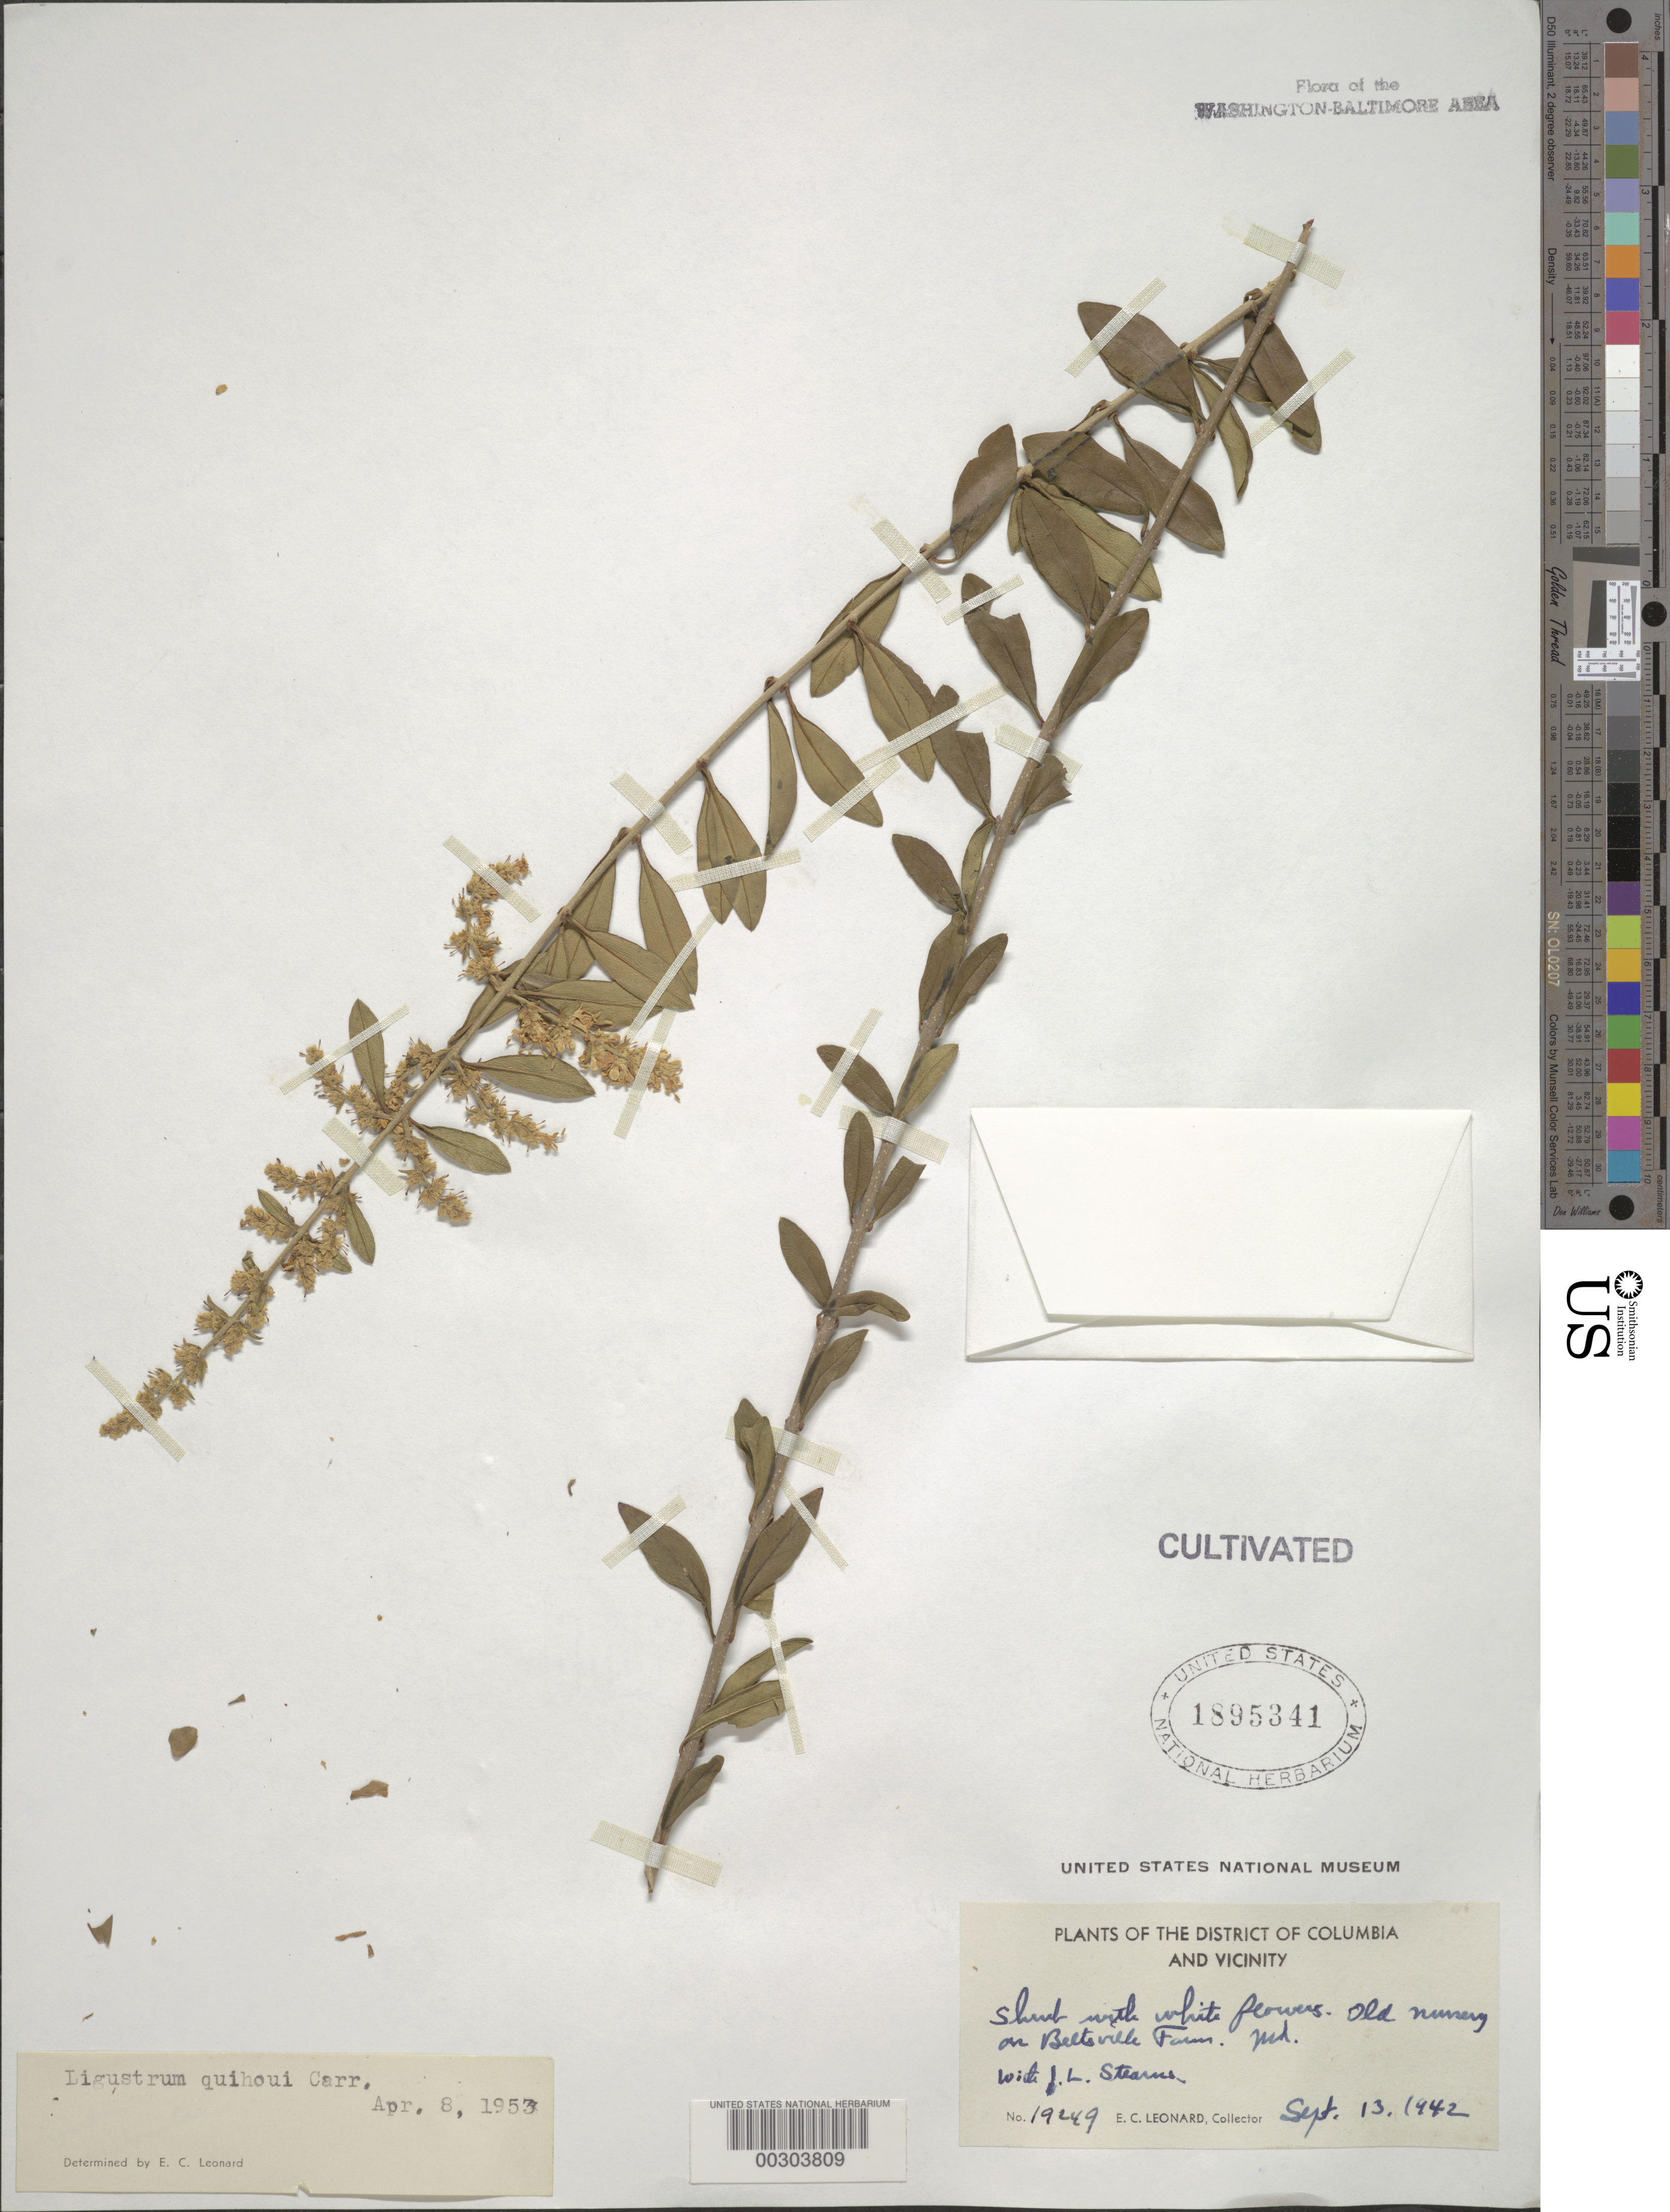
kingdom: Plantae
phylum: Tracheophyta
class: Magnoliopsida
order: Lamiales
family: Oleaceae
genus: Ligustrum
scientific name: Ligustrum quihoui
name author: Carrière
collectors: E. C. Leonard & J. Stearns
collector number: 19249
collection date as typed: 13 Sep 1942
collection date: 1942-09-13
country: United States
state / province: Maryland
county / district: Prince George's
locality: Beltsville Farm, Old Nursery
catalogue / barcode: US 1895341